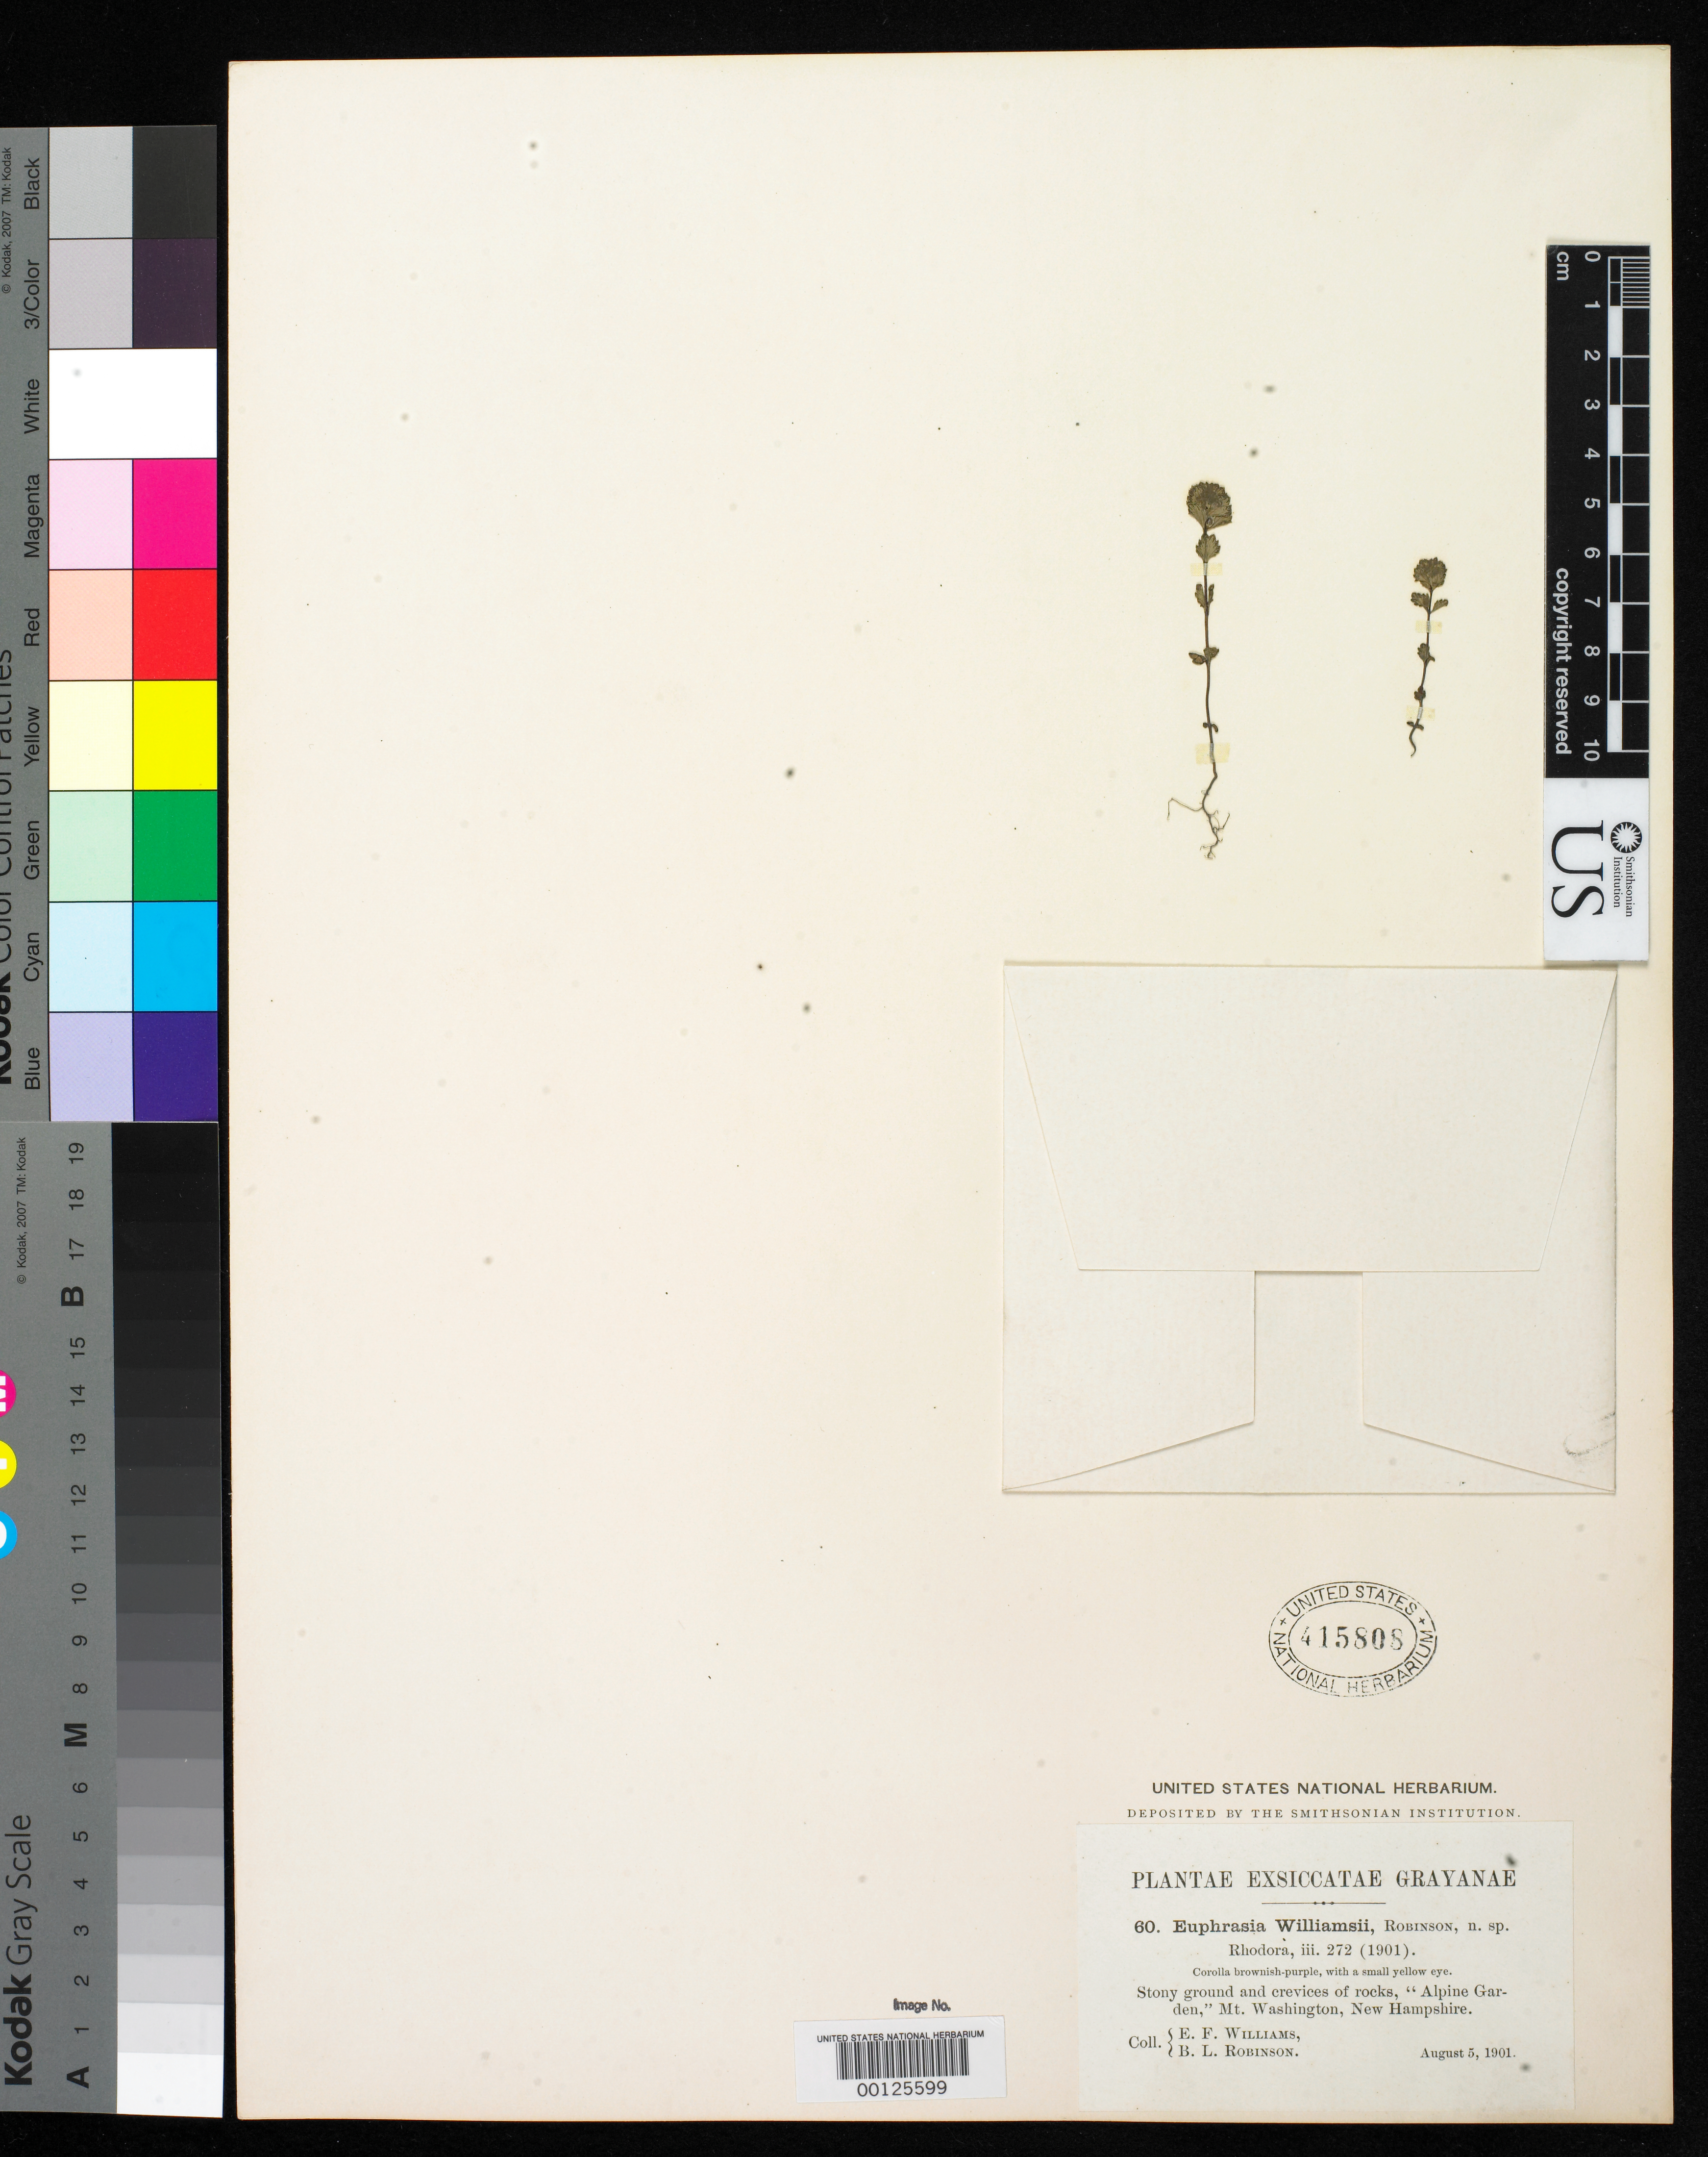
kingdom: Plantae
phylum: Tracheophyta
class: Magnoliopsida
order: Lamiales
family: Orobanchaceae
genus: Euphrasia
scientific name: Euphrasia williamsii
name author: B.L. Rob.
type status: Isotype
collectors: E. F. Williams & B. L. Robinson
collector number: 60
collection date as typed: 05 Aug 1901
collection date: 1901-08-05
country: United States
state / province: New Hampshire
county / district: Coos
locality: Mount Washington.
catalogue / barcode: US 415808